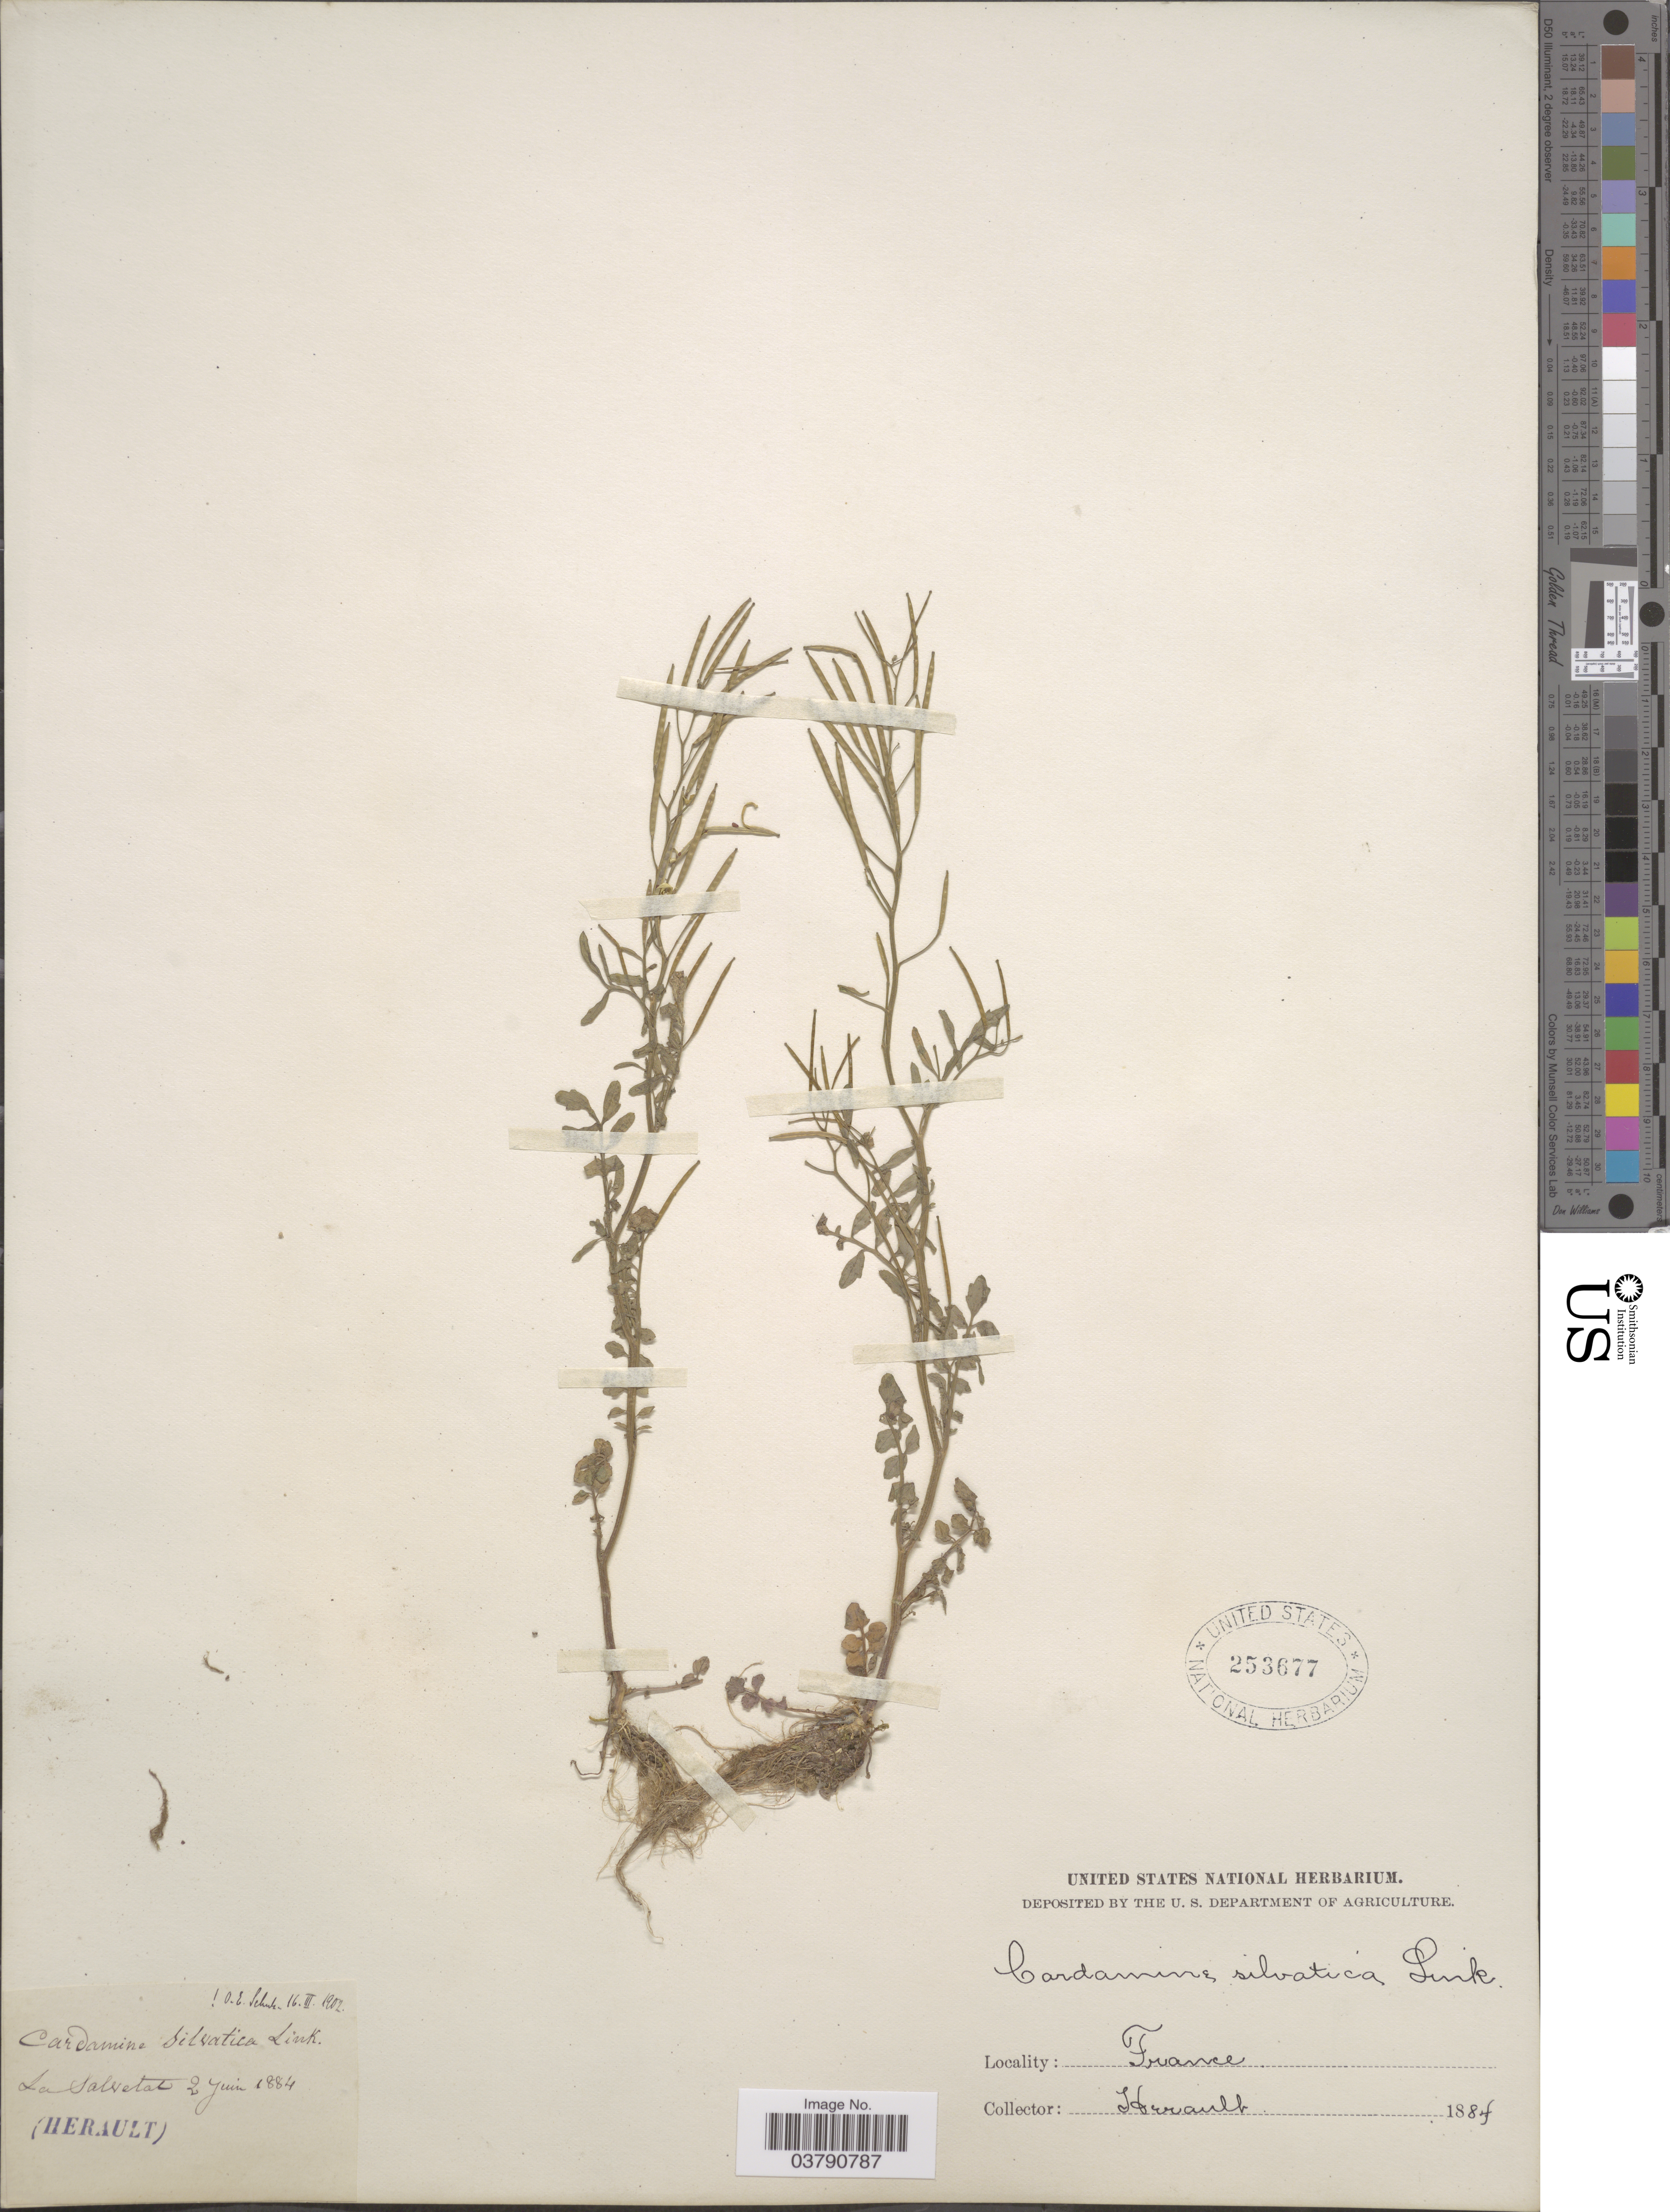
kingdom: Plantae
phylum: Tracheophyta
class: Magnoliopsida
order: Brassicales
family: Brassicaceae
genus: Cardamine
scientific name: Cardamine sylvatica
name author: Link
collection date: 1884-06-02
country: France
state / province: Occitanie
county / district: Hérault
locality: La Salvetat.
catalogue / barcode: US 253677